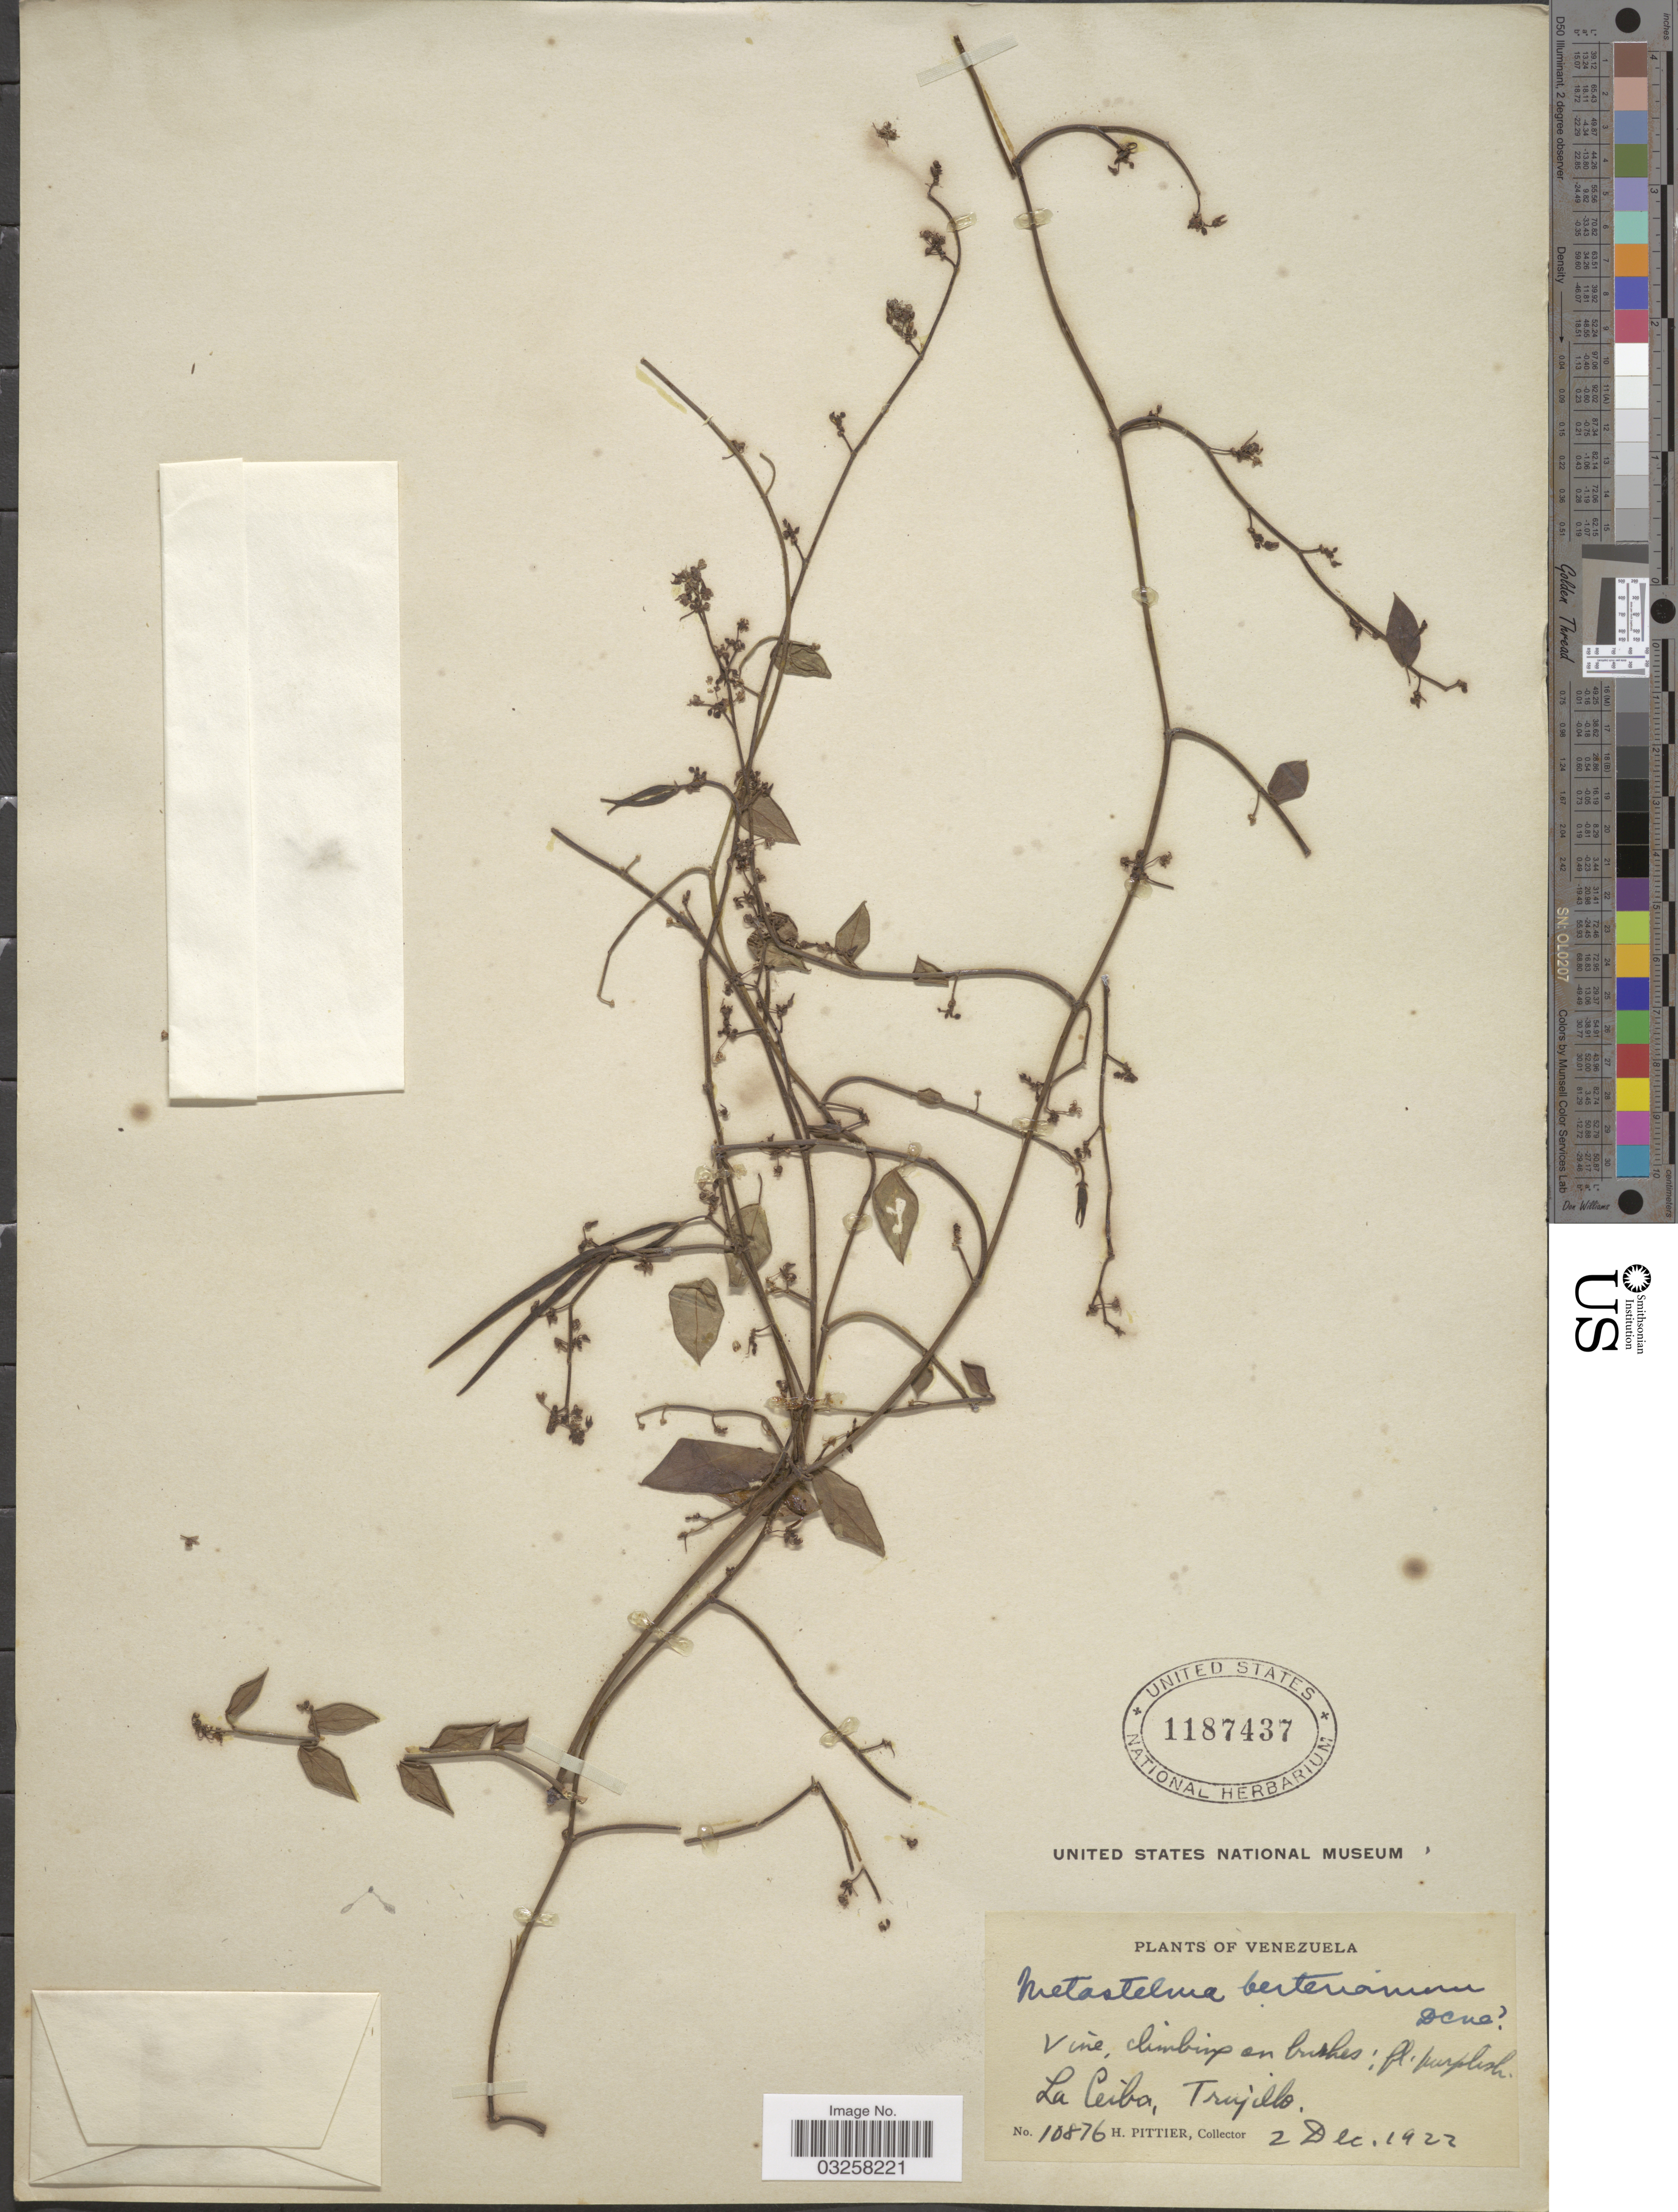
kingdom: Plantae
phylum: Tracheophyta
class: Magnoliopsida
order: Gentianales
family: Apocynaceae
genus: Tassadia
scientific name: Tassadia obovata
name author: Decne.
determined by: Liede-Schumann, Sigrid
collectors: H. F. Pittier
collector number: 10876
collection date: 1922-12-02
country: Venezuela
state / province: Trujillo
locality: La Ceiba.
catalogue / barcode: US 1187437